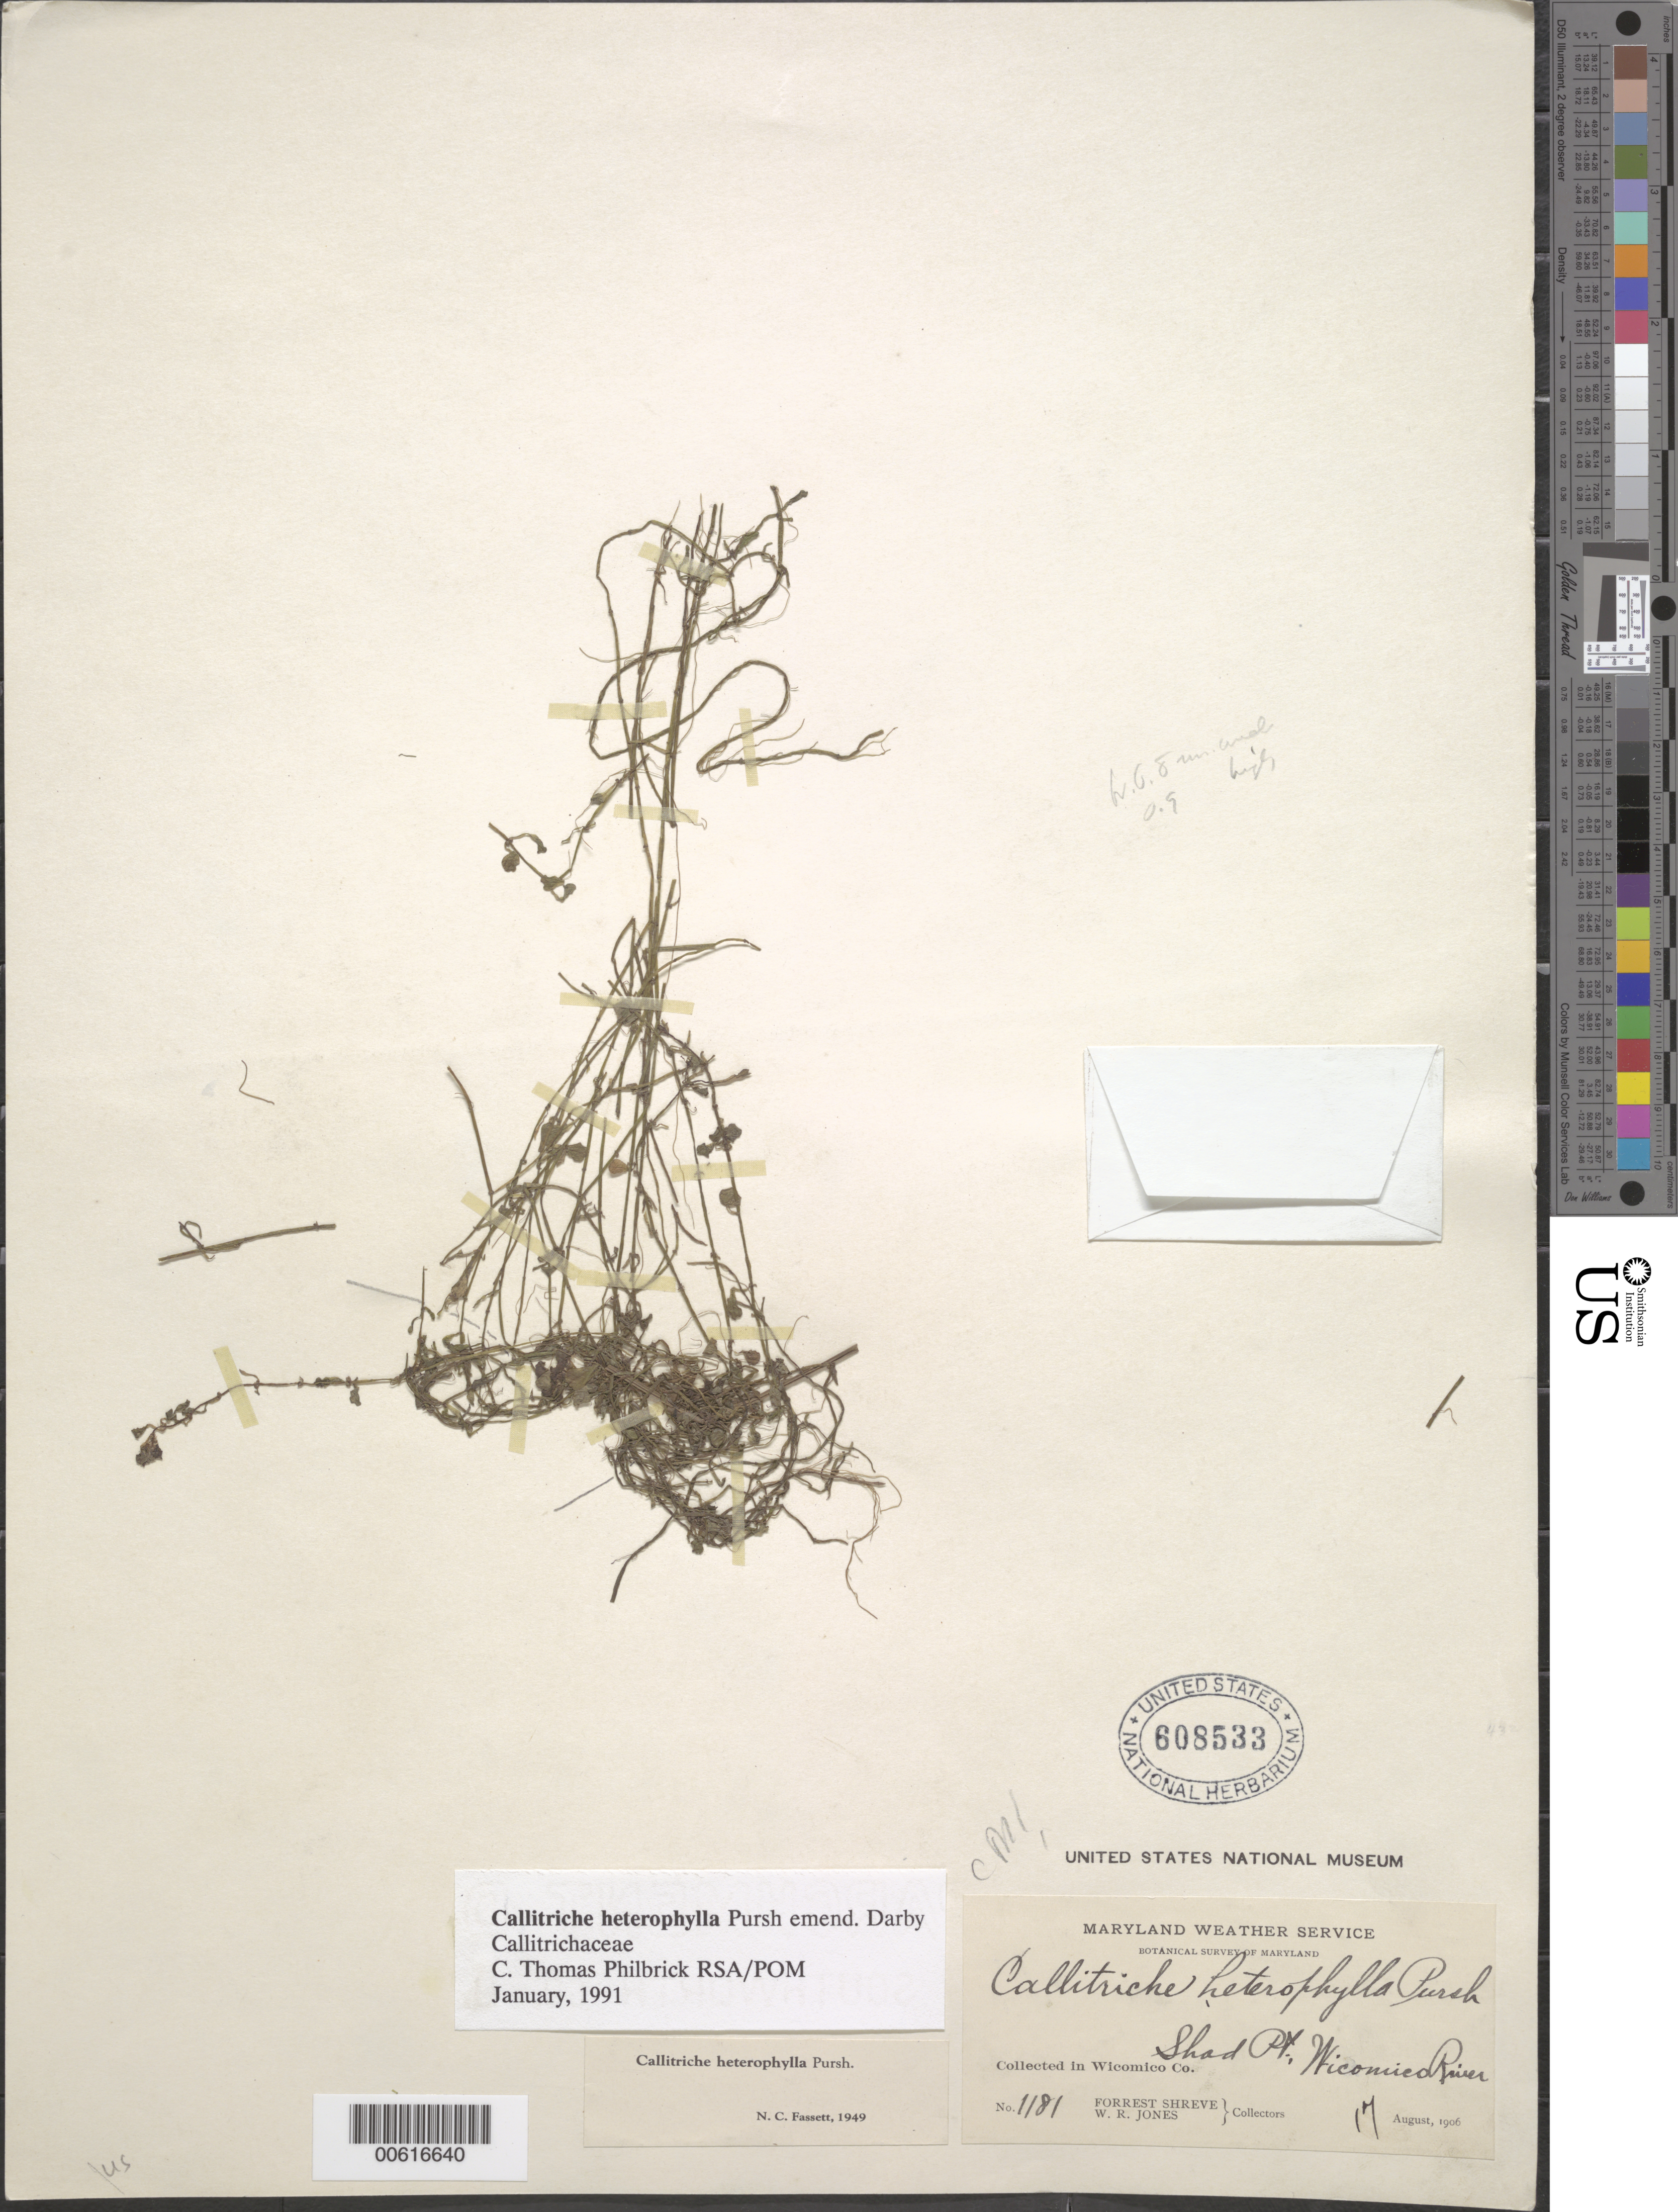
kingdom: Plantae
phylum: Tracheophyta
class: Magnoliopsida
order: Lamiales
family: Plantaginaceae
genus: Callitriche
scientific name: Callitriche heterophylla Pursh emend. Darby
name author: Pursh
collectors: F. Shreve & W. R. Jones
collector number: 1181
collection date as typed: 17 Aug 1906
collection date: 1906-08-17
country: United States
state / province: Maryland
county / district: Wicomico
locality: Shad Point, Wicomico River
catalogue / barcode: US 608533